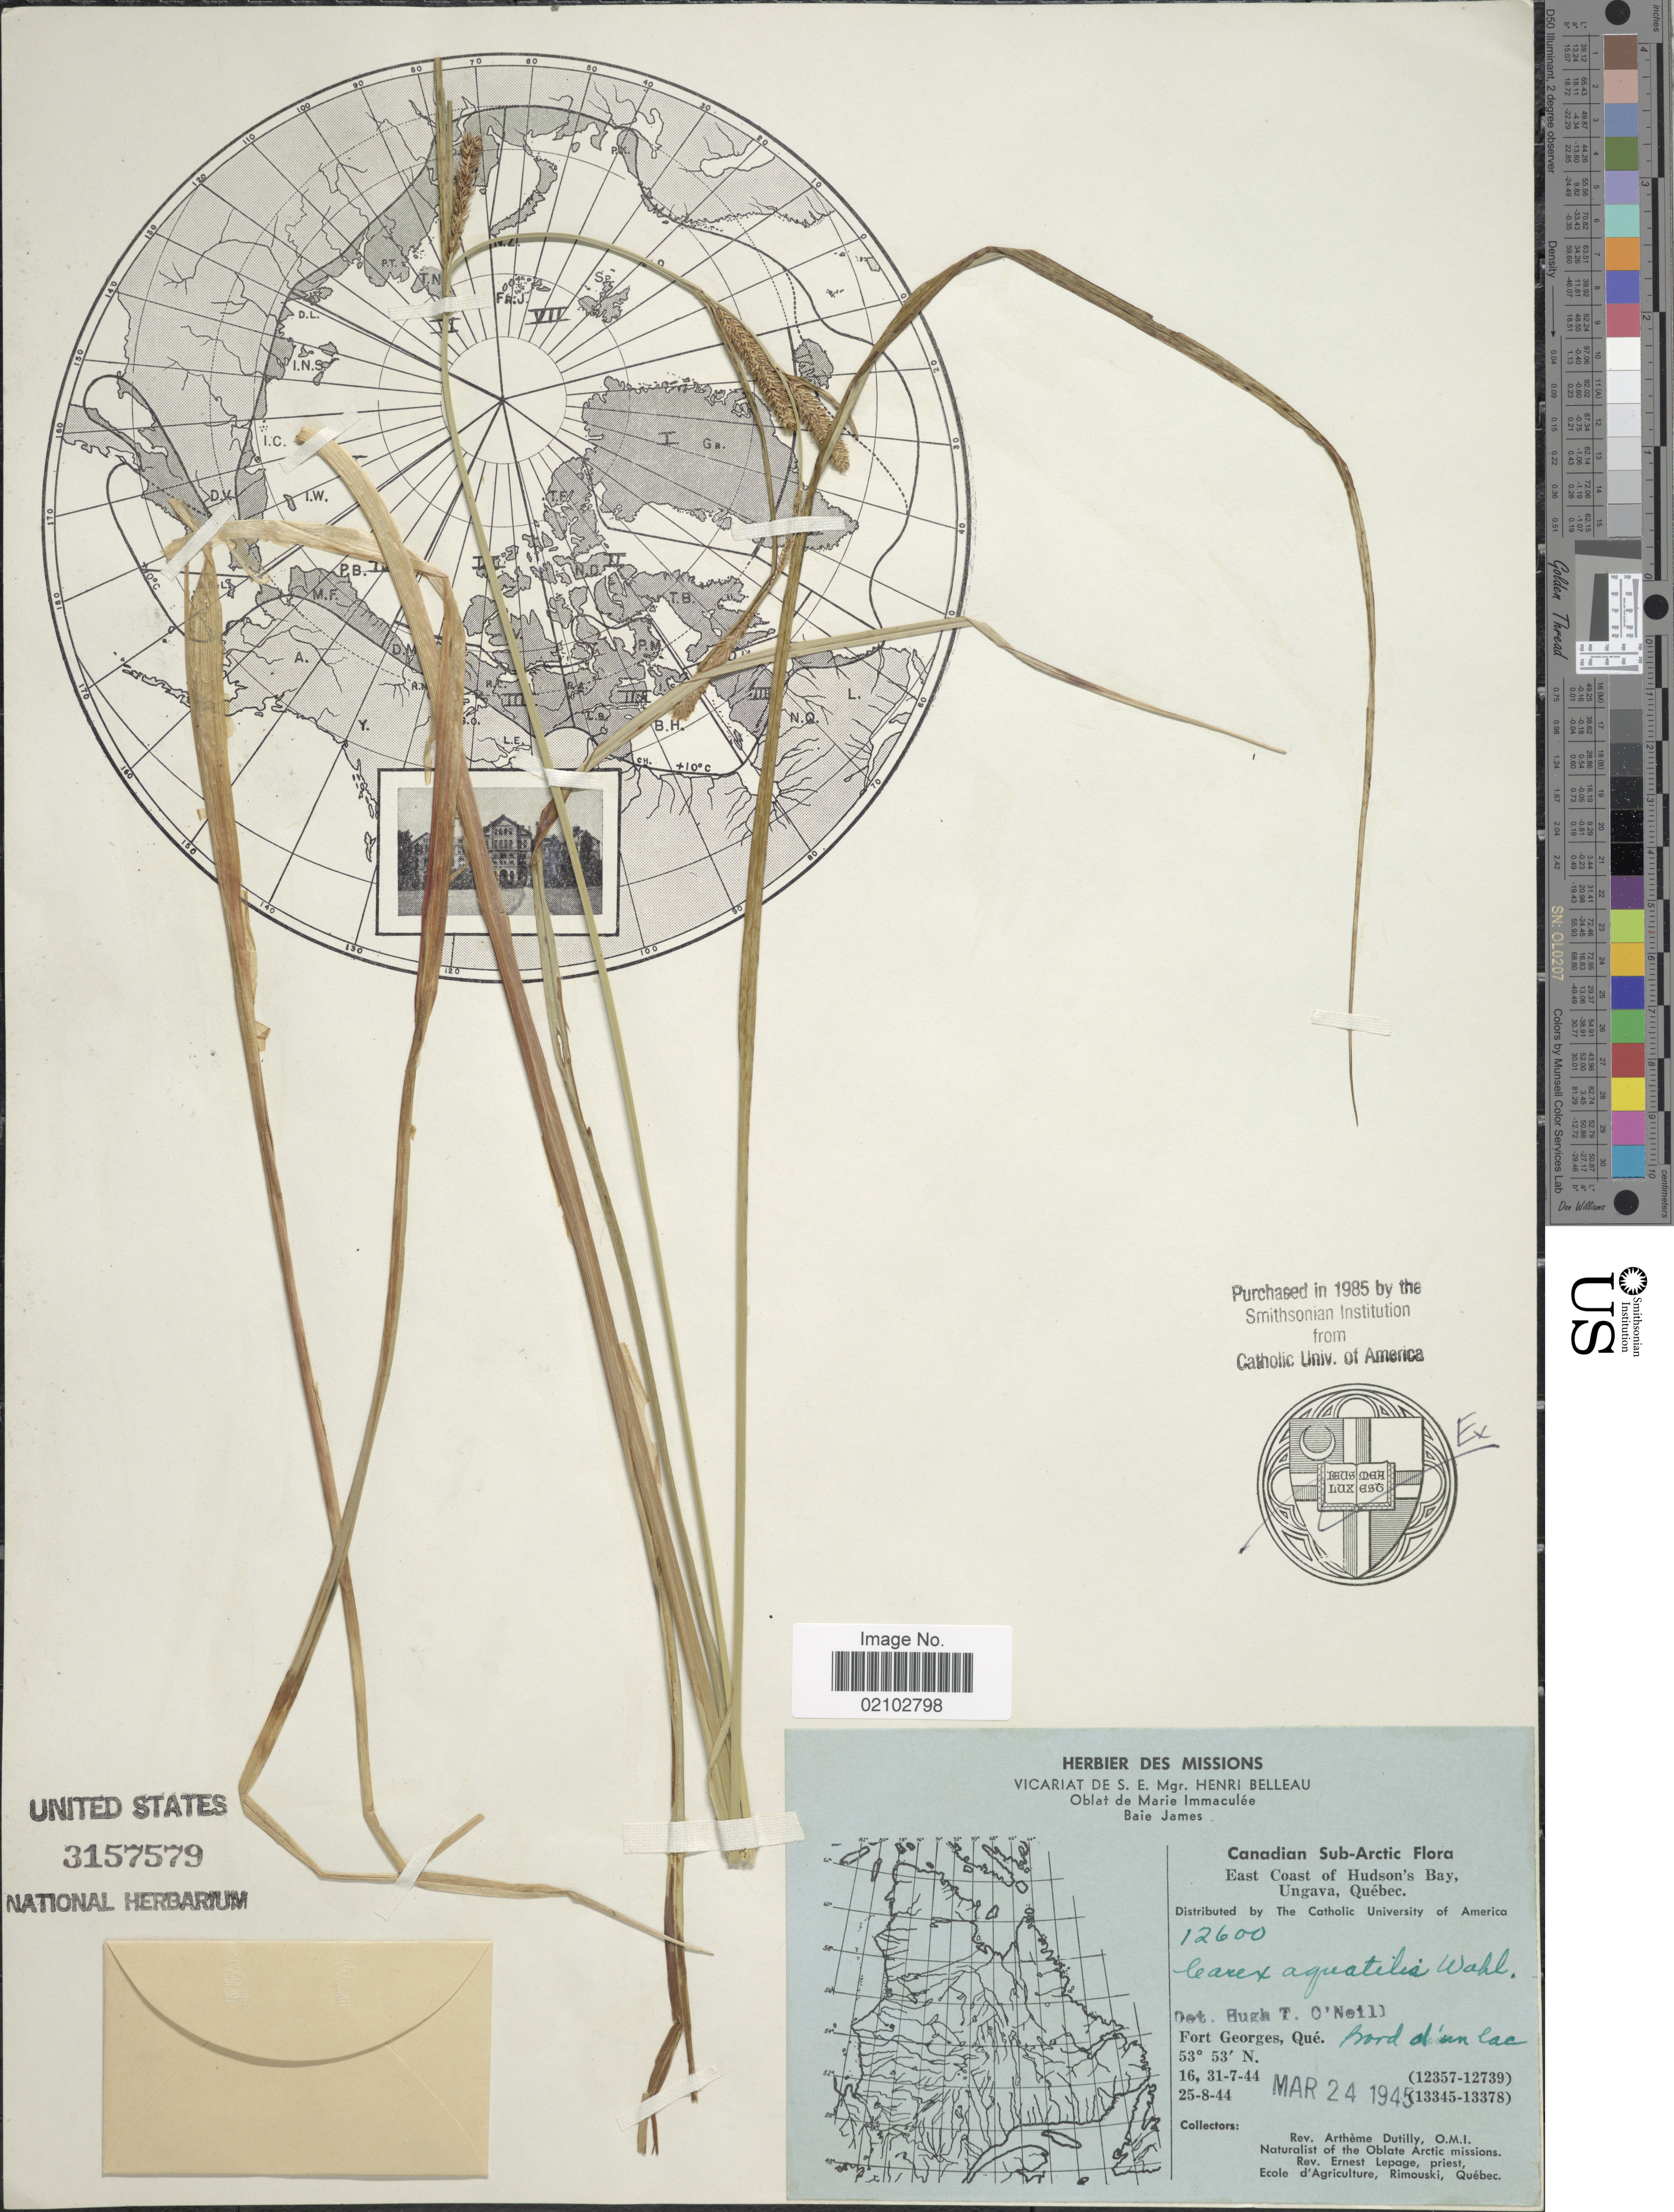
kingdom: Plantae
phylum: Tracheophyta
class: Liliopsida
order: Poales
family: Cyperaceae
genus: Carex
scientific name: Carex aquatilis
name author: Wahlenb.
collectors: A. Dutilly & E. Lepage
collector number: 12600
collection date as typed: Transcribed d/m/y: 16/7/44 to 25/8/44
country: Canada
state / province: Quebec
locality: Canadian Sub-Arctic, East Coast of Hudson's Bay, Fort Georges, Bord d'um lac.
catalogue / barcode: US 3157579